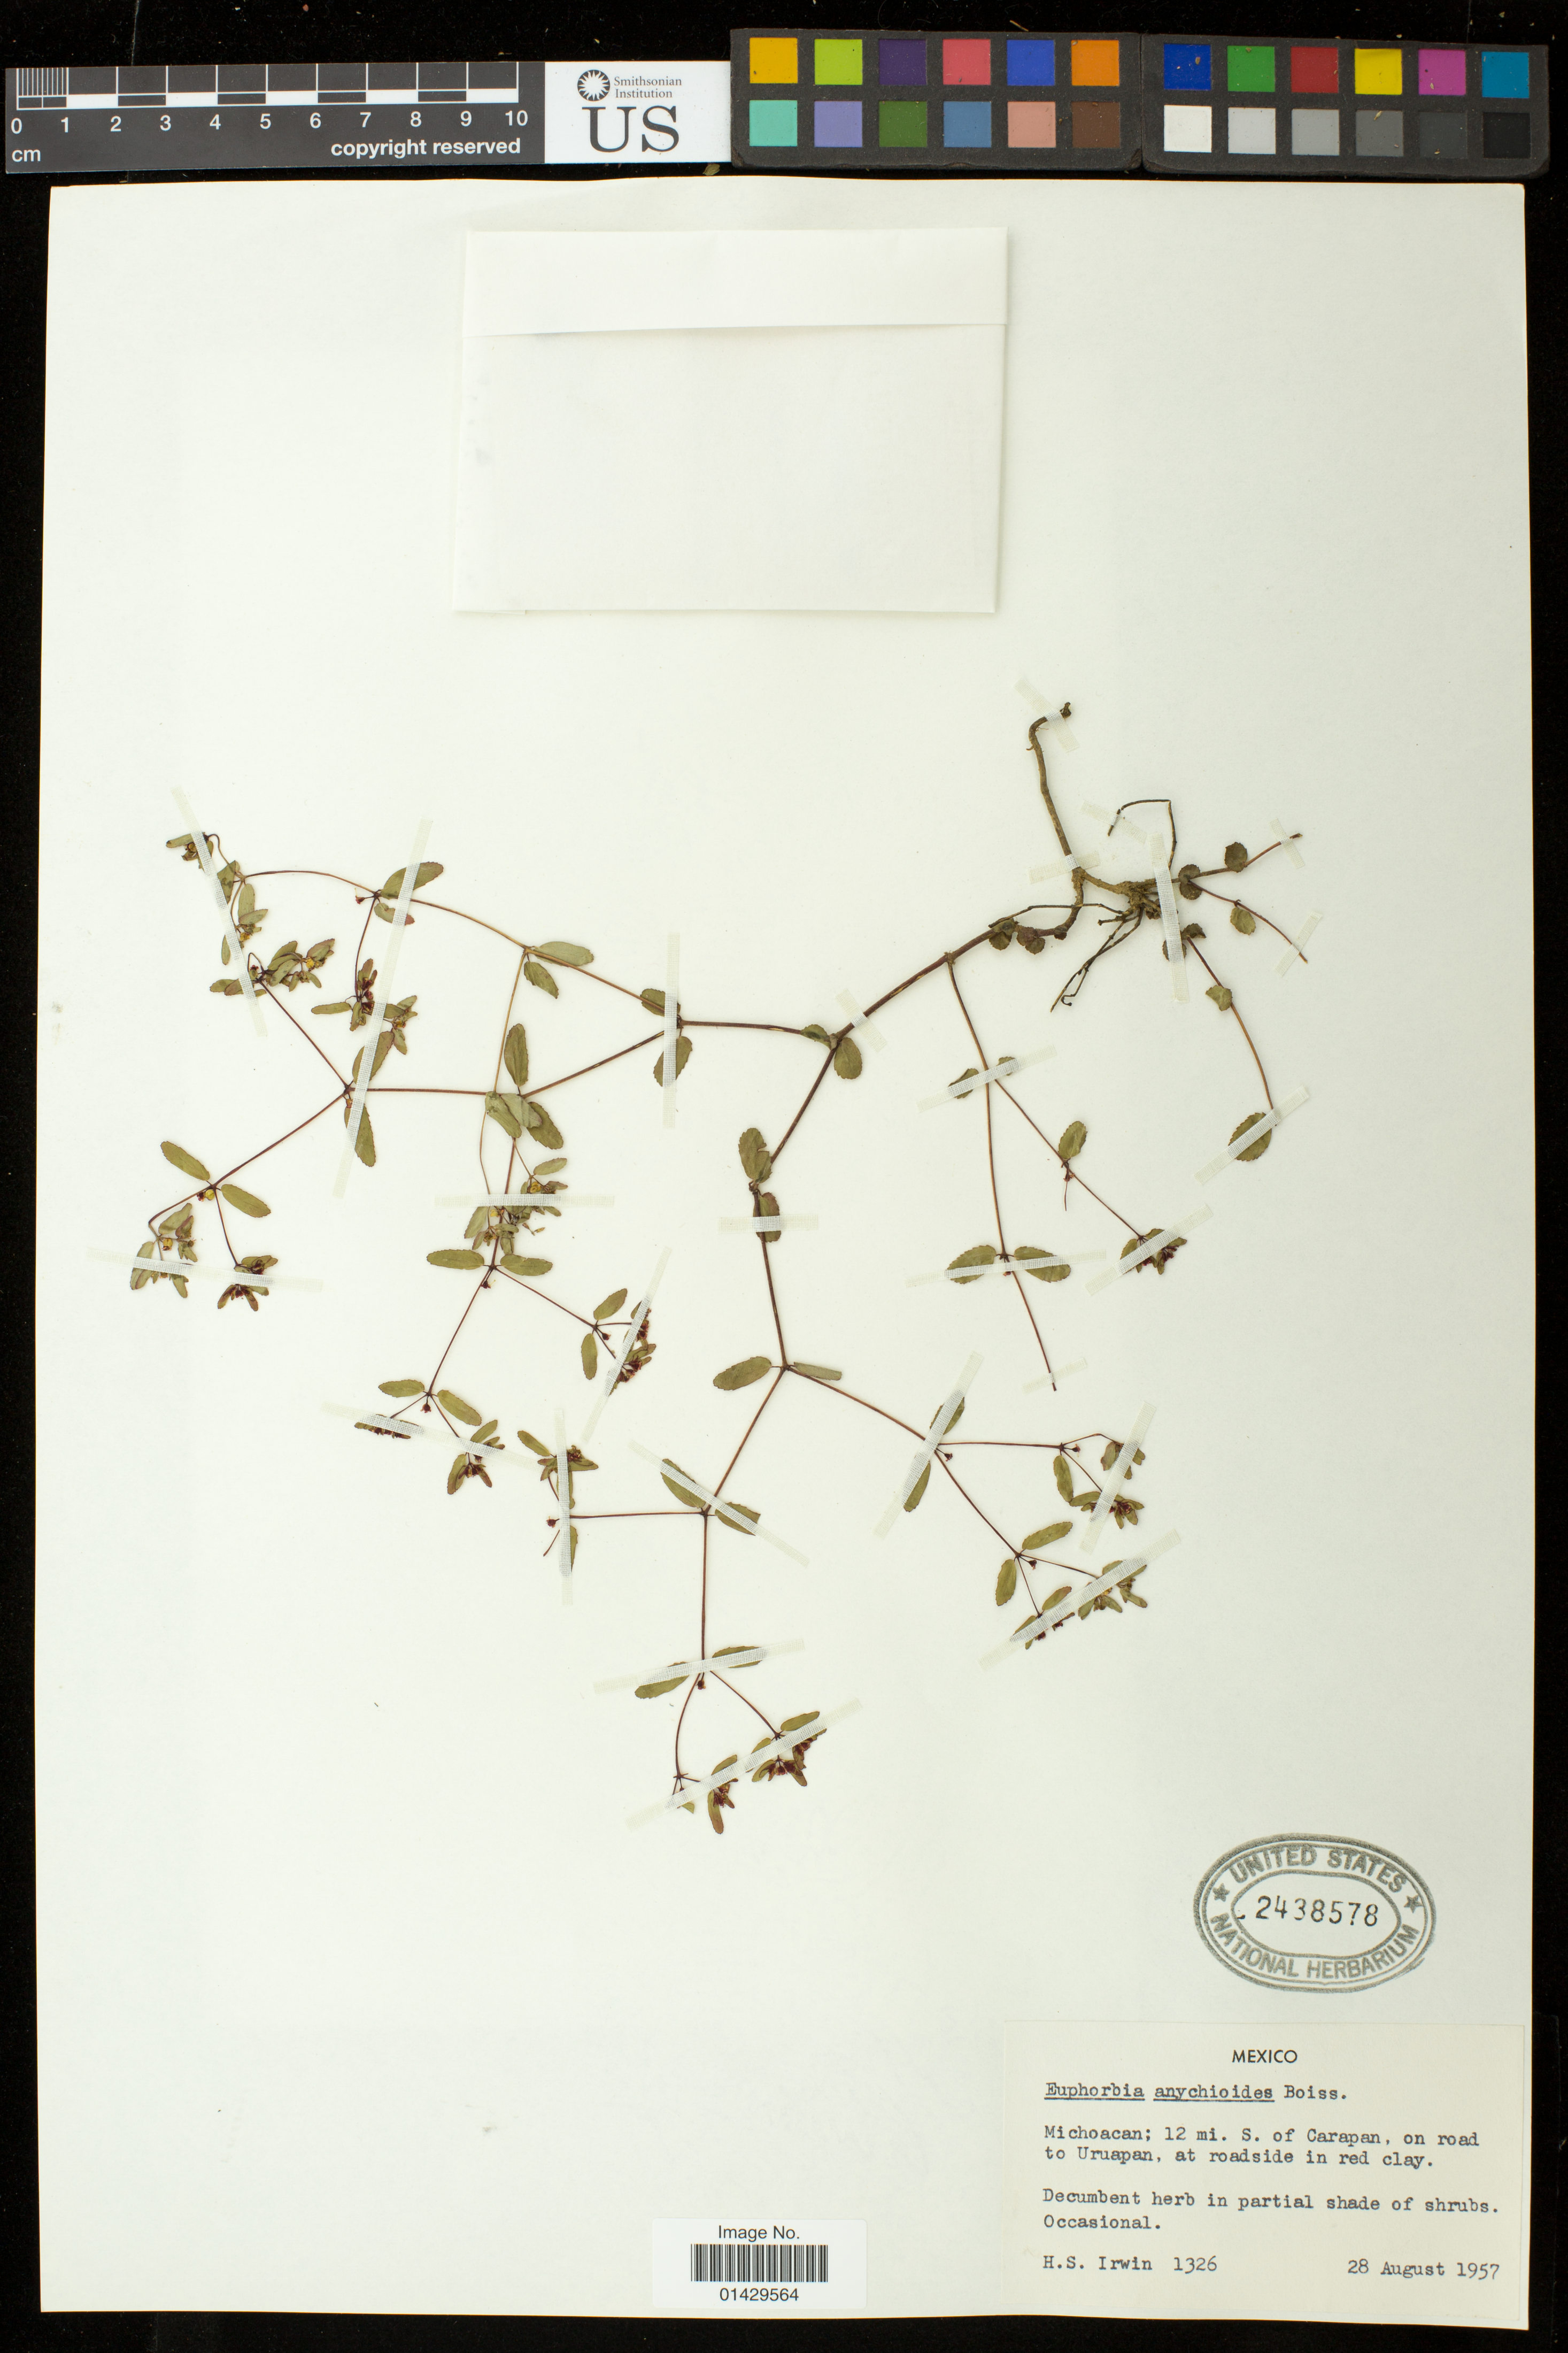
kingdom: Plantae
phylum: Tracheophyta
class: Magnoliopsida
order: Malpighiales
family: Euphorbiaceae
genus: Euphorbia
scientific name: Euphorbia anychioides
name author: Boiss.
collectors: H. Irwin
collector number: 1326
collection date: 1957-08-28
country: Mexico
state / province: Michoacán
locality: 12 mi. S. of Carapan, on road to Uruapan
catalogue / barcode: US 2438578